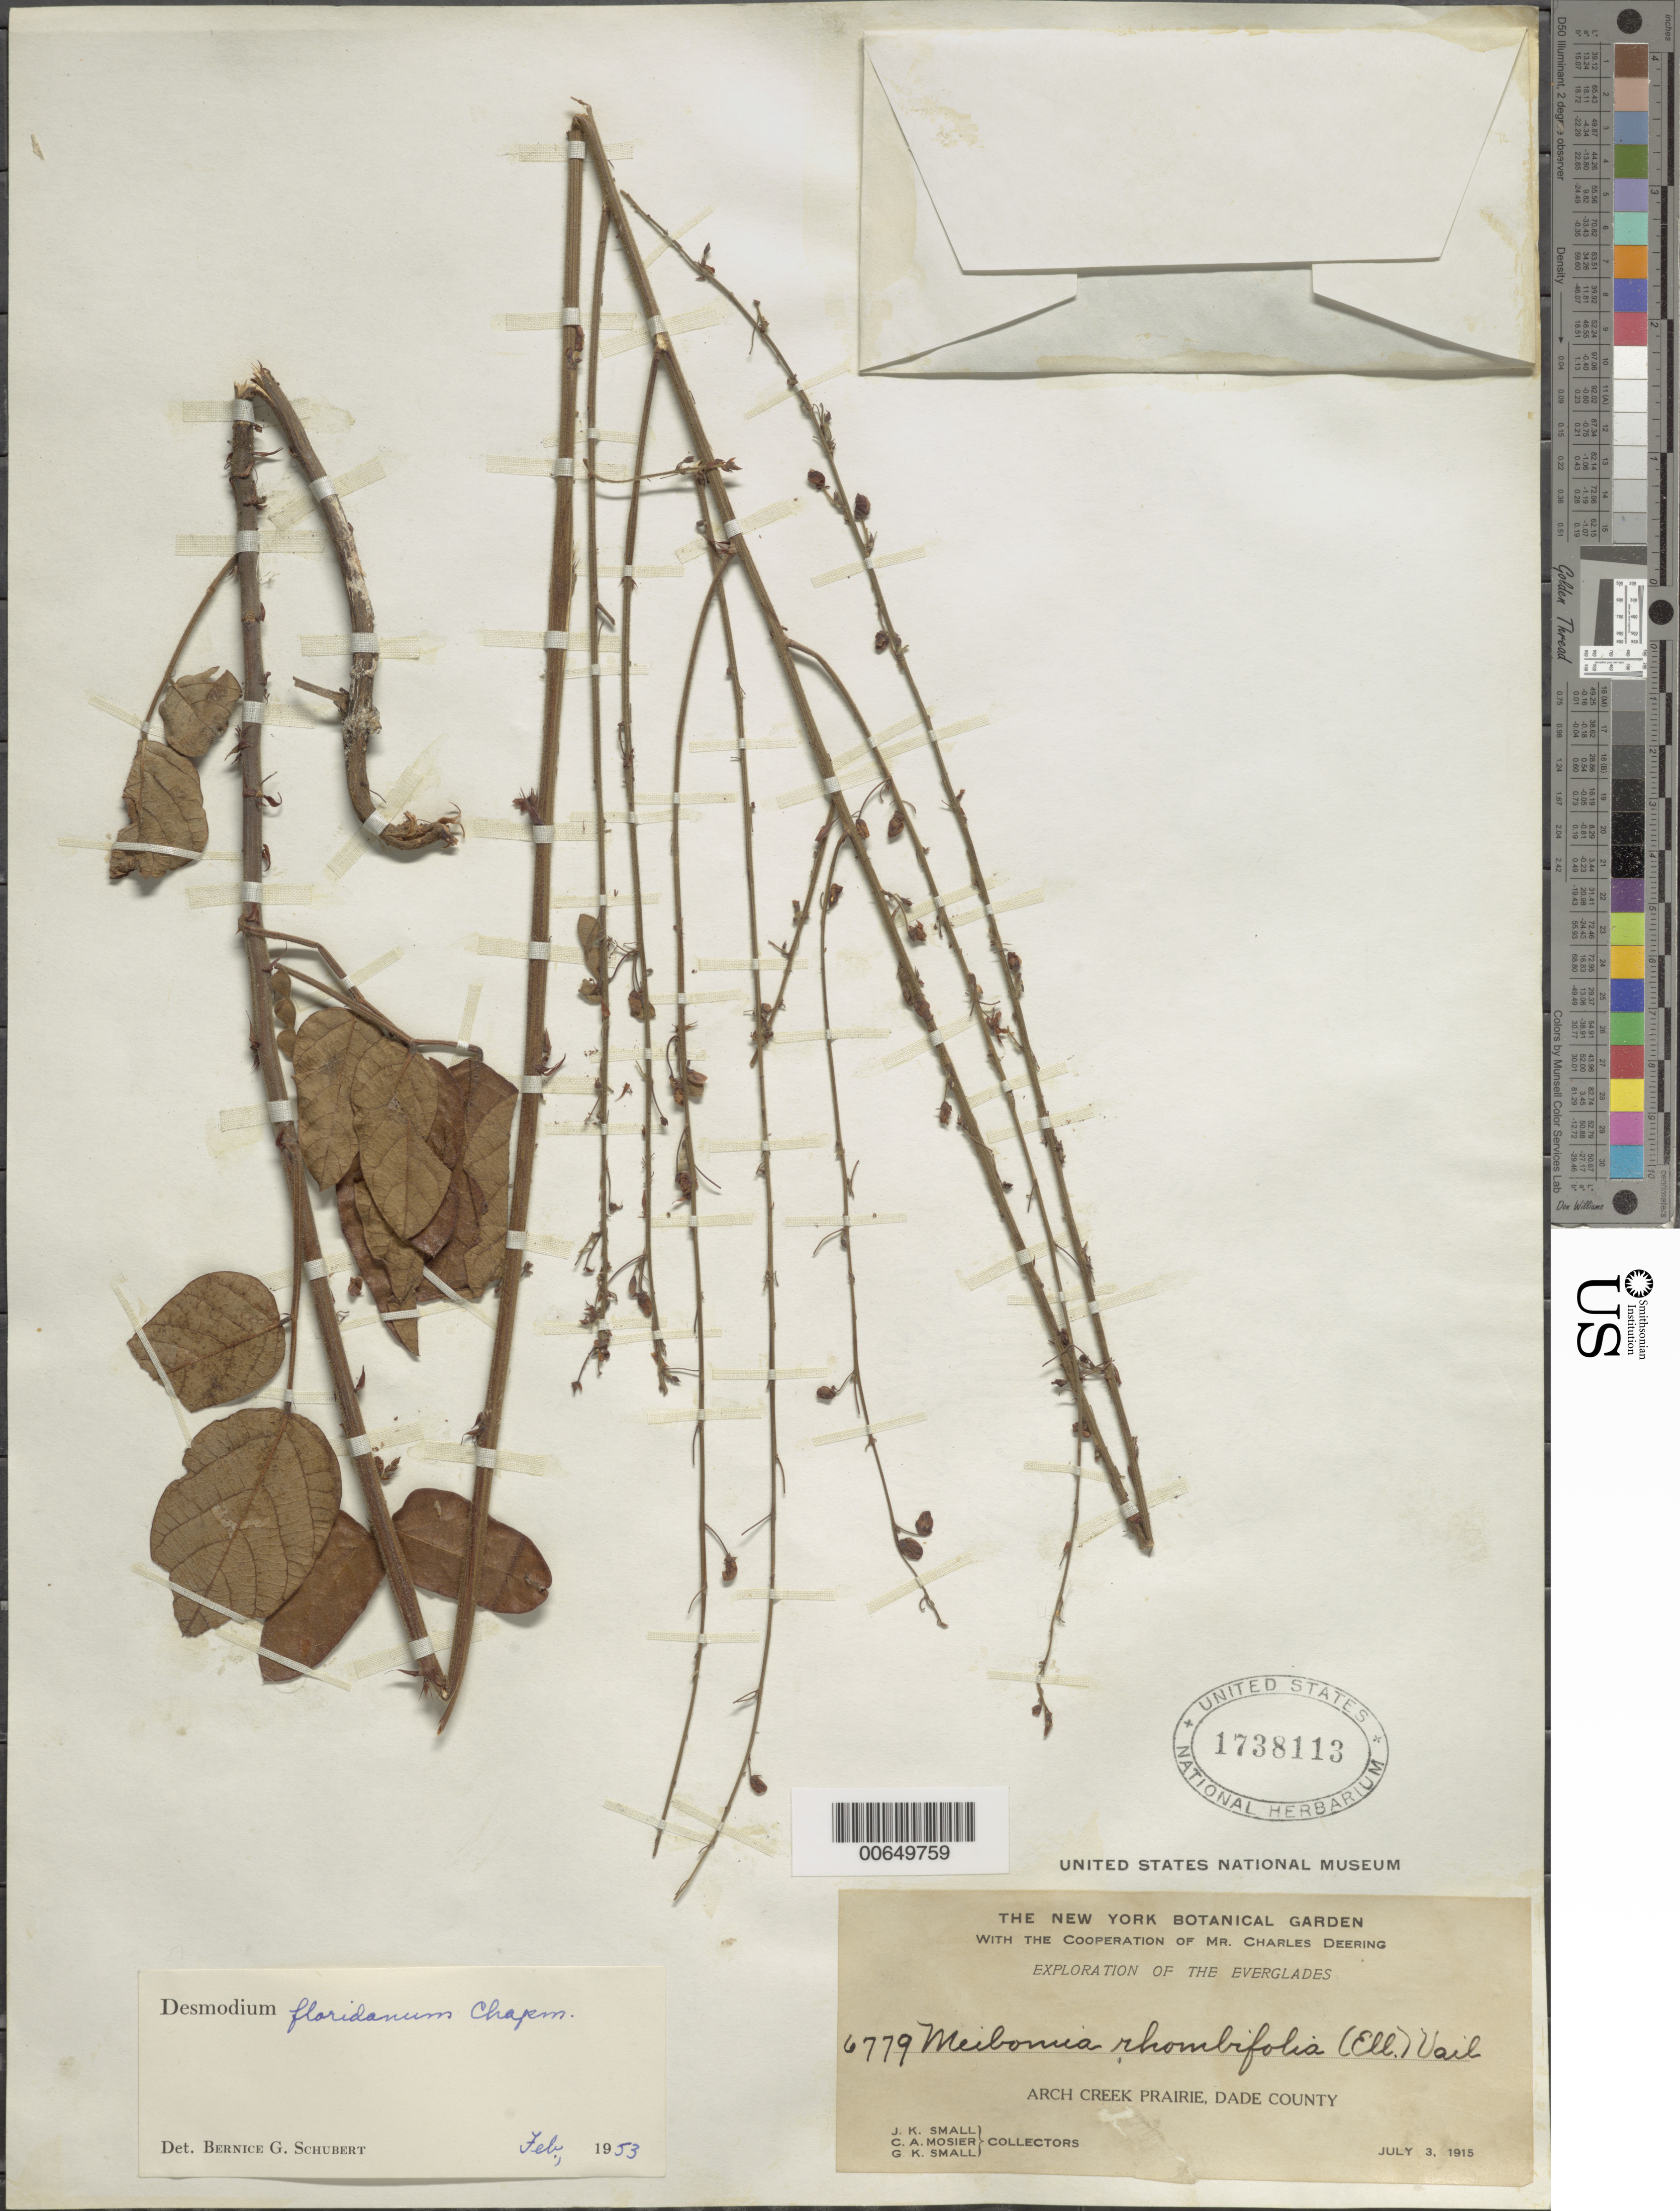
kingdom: Plantae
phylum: Tracheophyta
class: Magnoliopsida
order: Fabales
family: Fabaceae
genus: Desmodium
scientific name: Desmodium floridanum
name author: Chapm.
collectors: J. K. Small, C. A. Mosier & G. K. Small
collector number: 6779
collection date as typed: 07 Mar 1915 or 03 Jul 1915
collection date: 1915-03-07 or 1915-07-03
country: United States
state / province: Florida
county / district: Dade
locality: Arch Creek Prairie.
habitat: Prairie.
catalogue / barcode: US 1738113